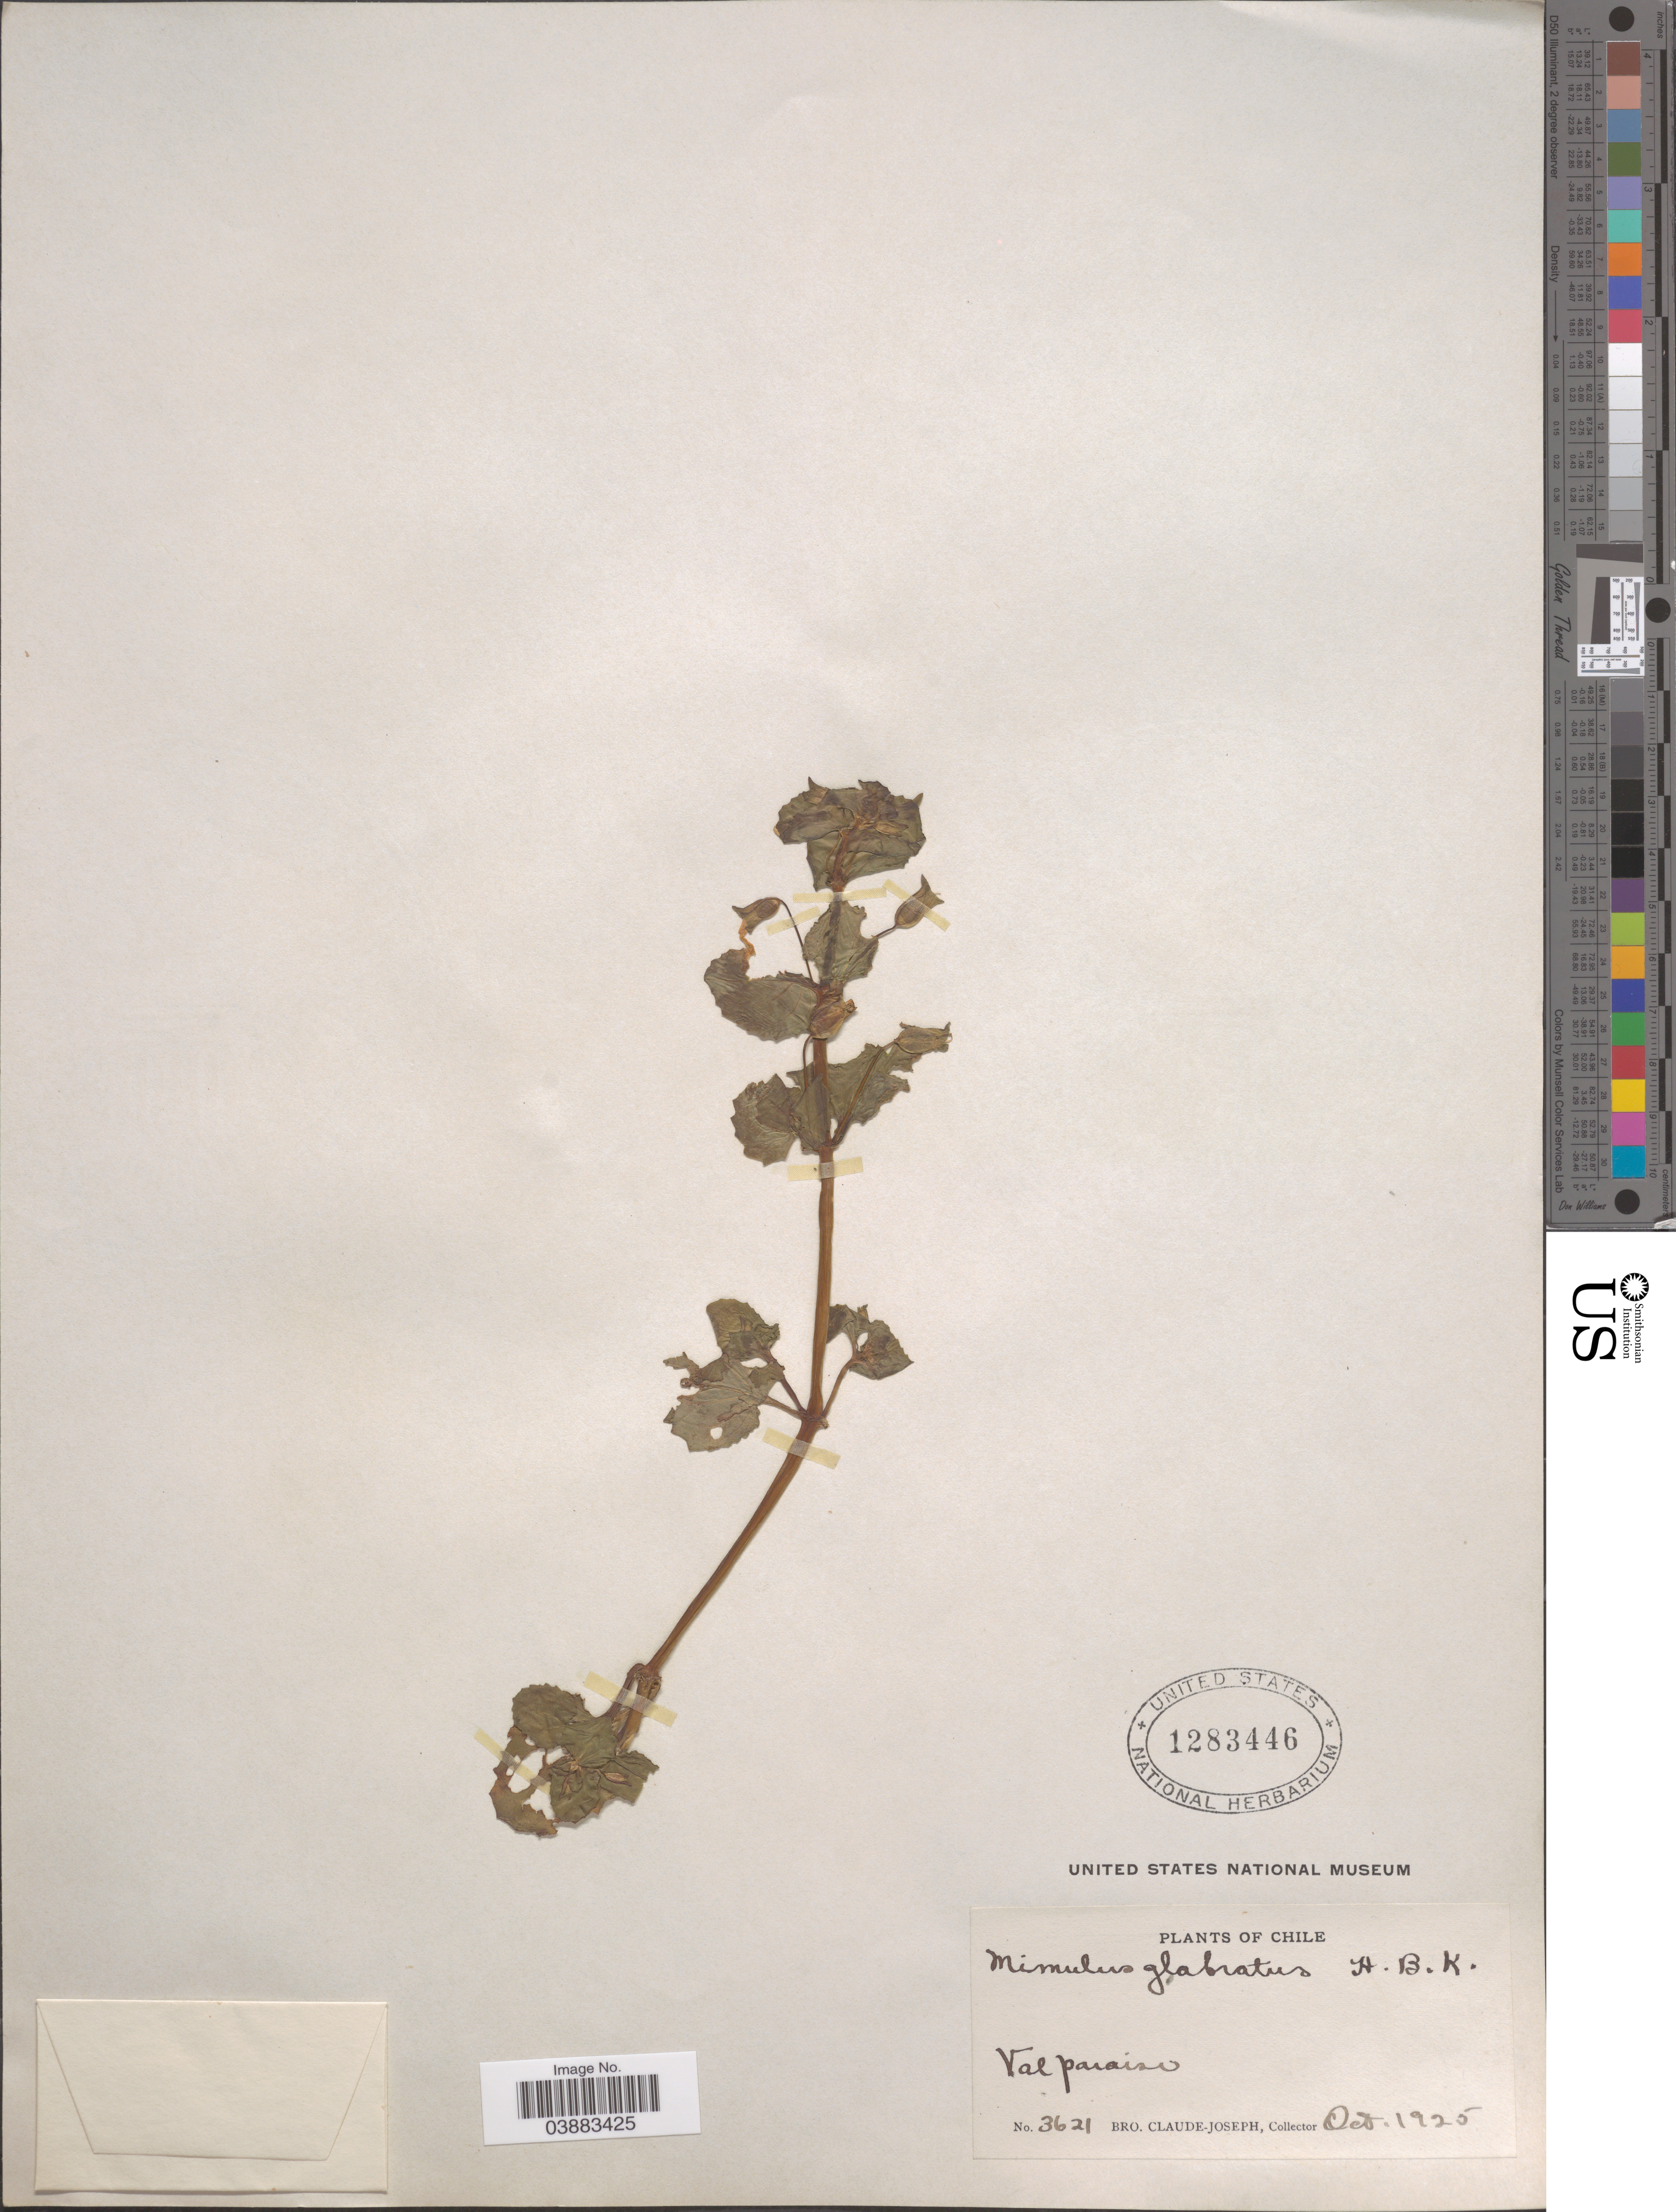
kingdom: Plantae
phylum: Tracheophyta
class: Magnoliopsida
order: Lamiales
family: Phrymaceae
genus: Mimulus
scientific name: Mimulus glabratus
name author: Kunth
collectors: Bro. Claude-Joseph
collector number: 3621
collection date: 1925-10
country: Chile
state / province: Valparaíso (V)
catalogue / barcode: US 1283446